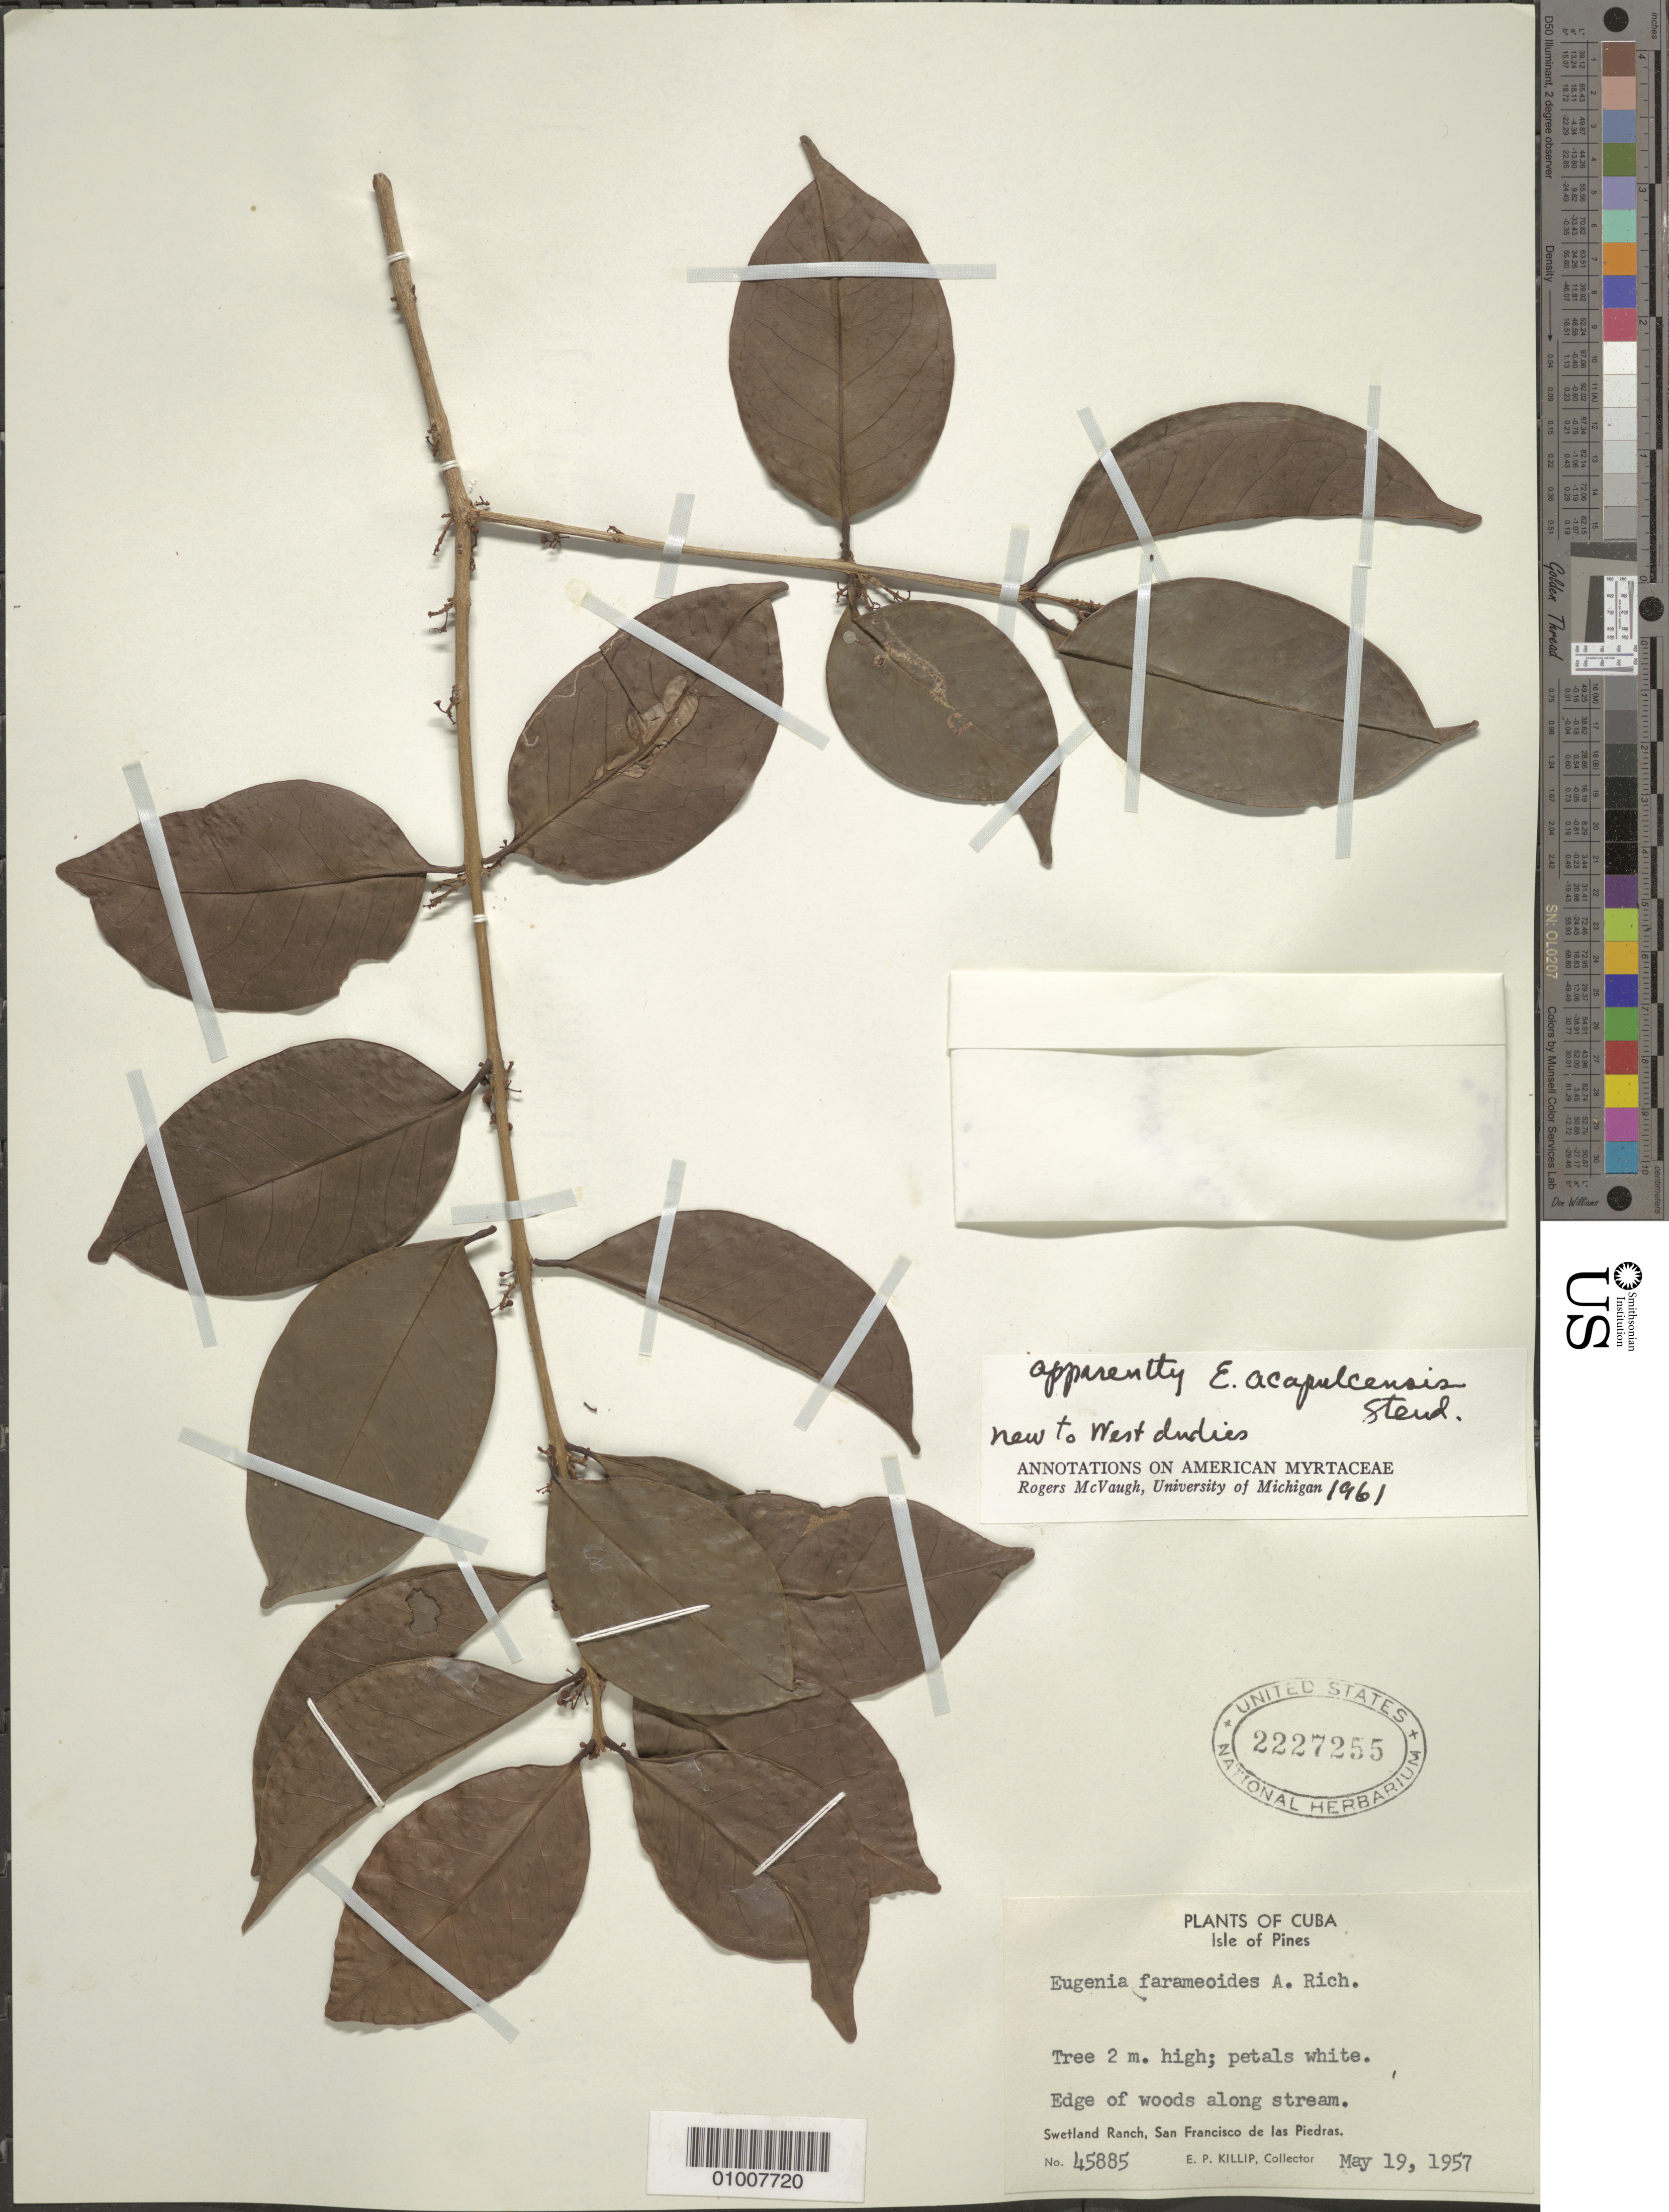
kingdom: Plantae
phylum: Tracheophyta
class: Magnoliopsida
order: Myrtales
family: Myrtaceae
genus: Eugenia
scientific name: Eugenia acapulcensis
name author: Steud.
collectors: E. P. Killip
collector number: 45885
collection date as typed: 19 May 1957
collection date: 1957-05-19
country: Cuba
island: Isla de la Juventud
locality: Swetland Ranch, San Francisco de las Piedras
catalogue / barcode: US 2227255